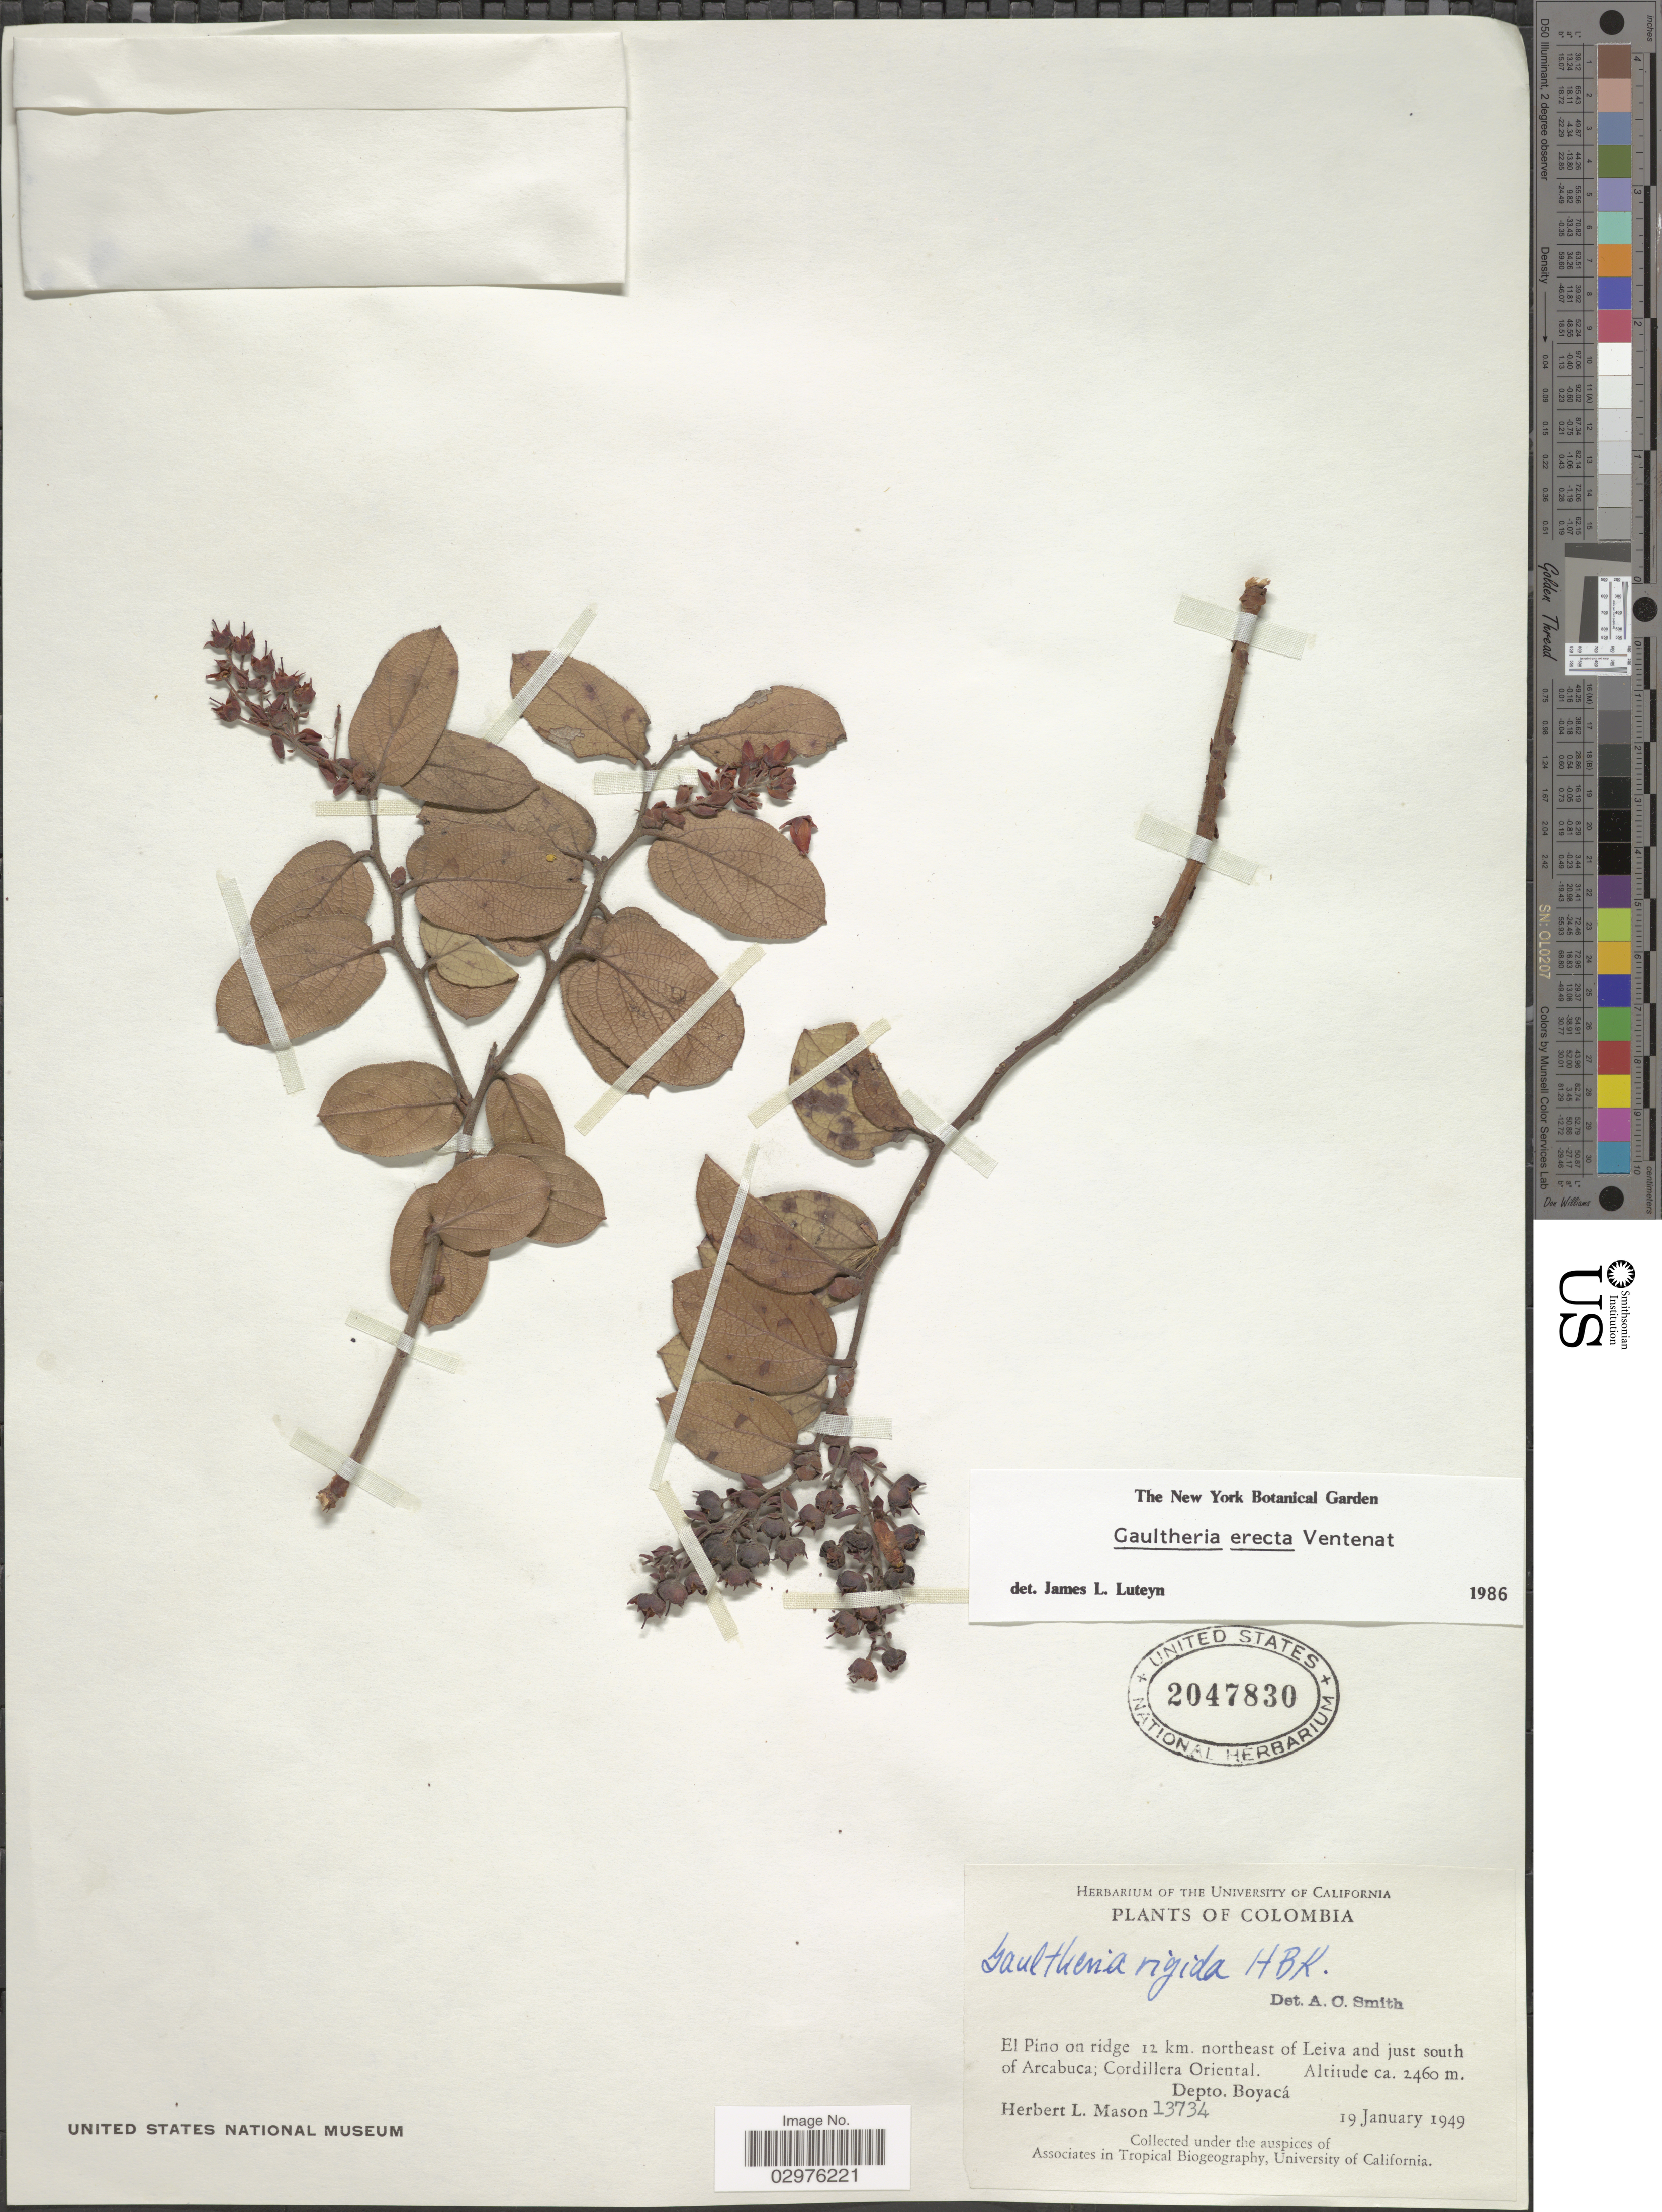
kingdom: Plantae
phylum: Tracheophyta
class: Magnoliopsida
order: Ericales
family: Ericaceae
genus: Gaultheria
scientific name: Gaultheria erecta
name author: Vent.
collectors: H. L. Mason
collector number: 13734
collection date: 1949-01-19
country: Colombia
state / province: Boyacá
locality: El Pino on ridge 12 km. northeast of Leiva and just south of Arcabuca; Cordillera Oriental. Depto. Boyacá.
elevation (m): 2460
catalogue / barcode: US 2047830